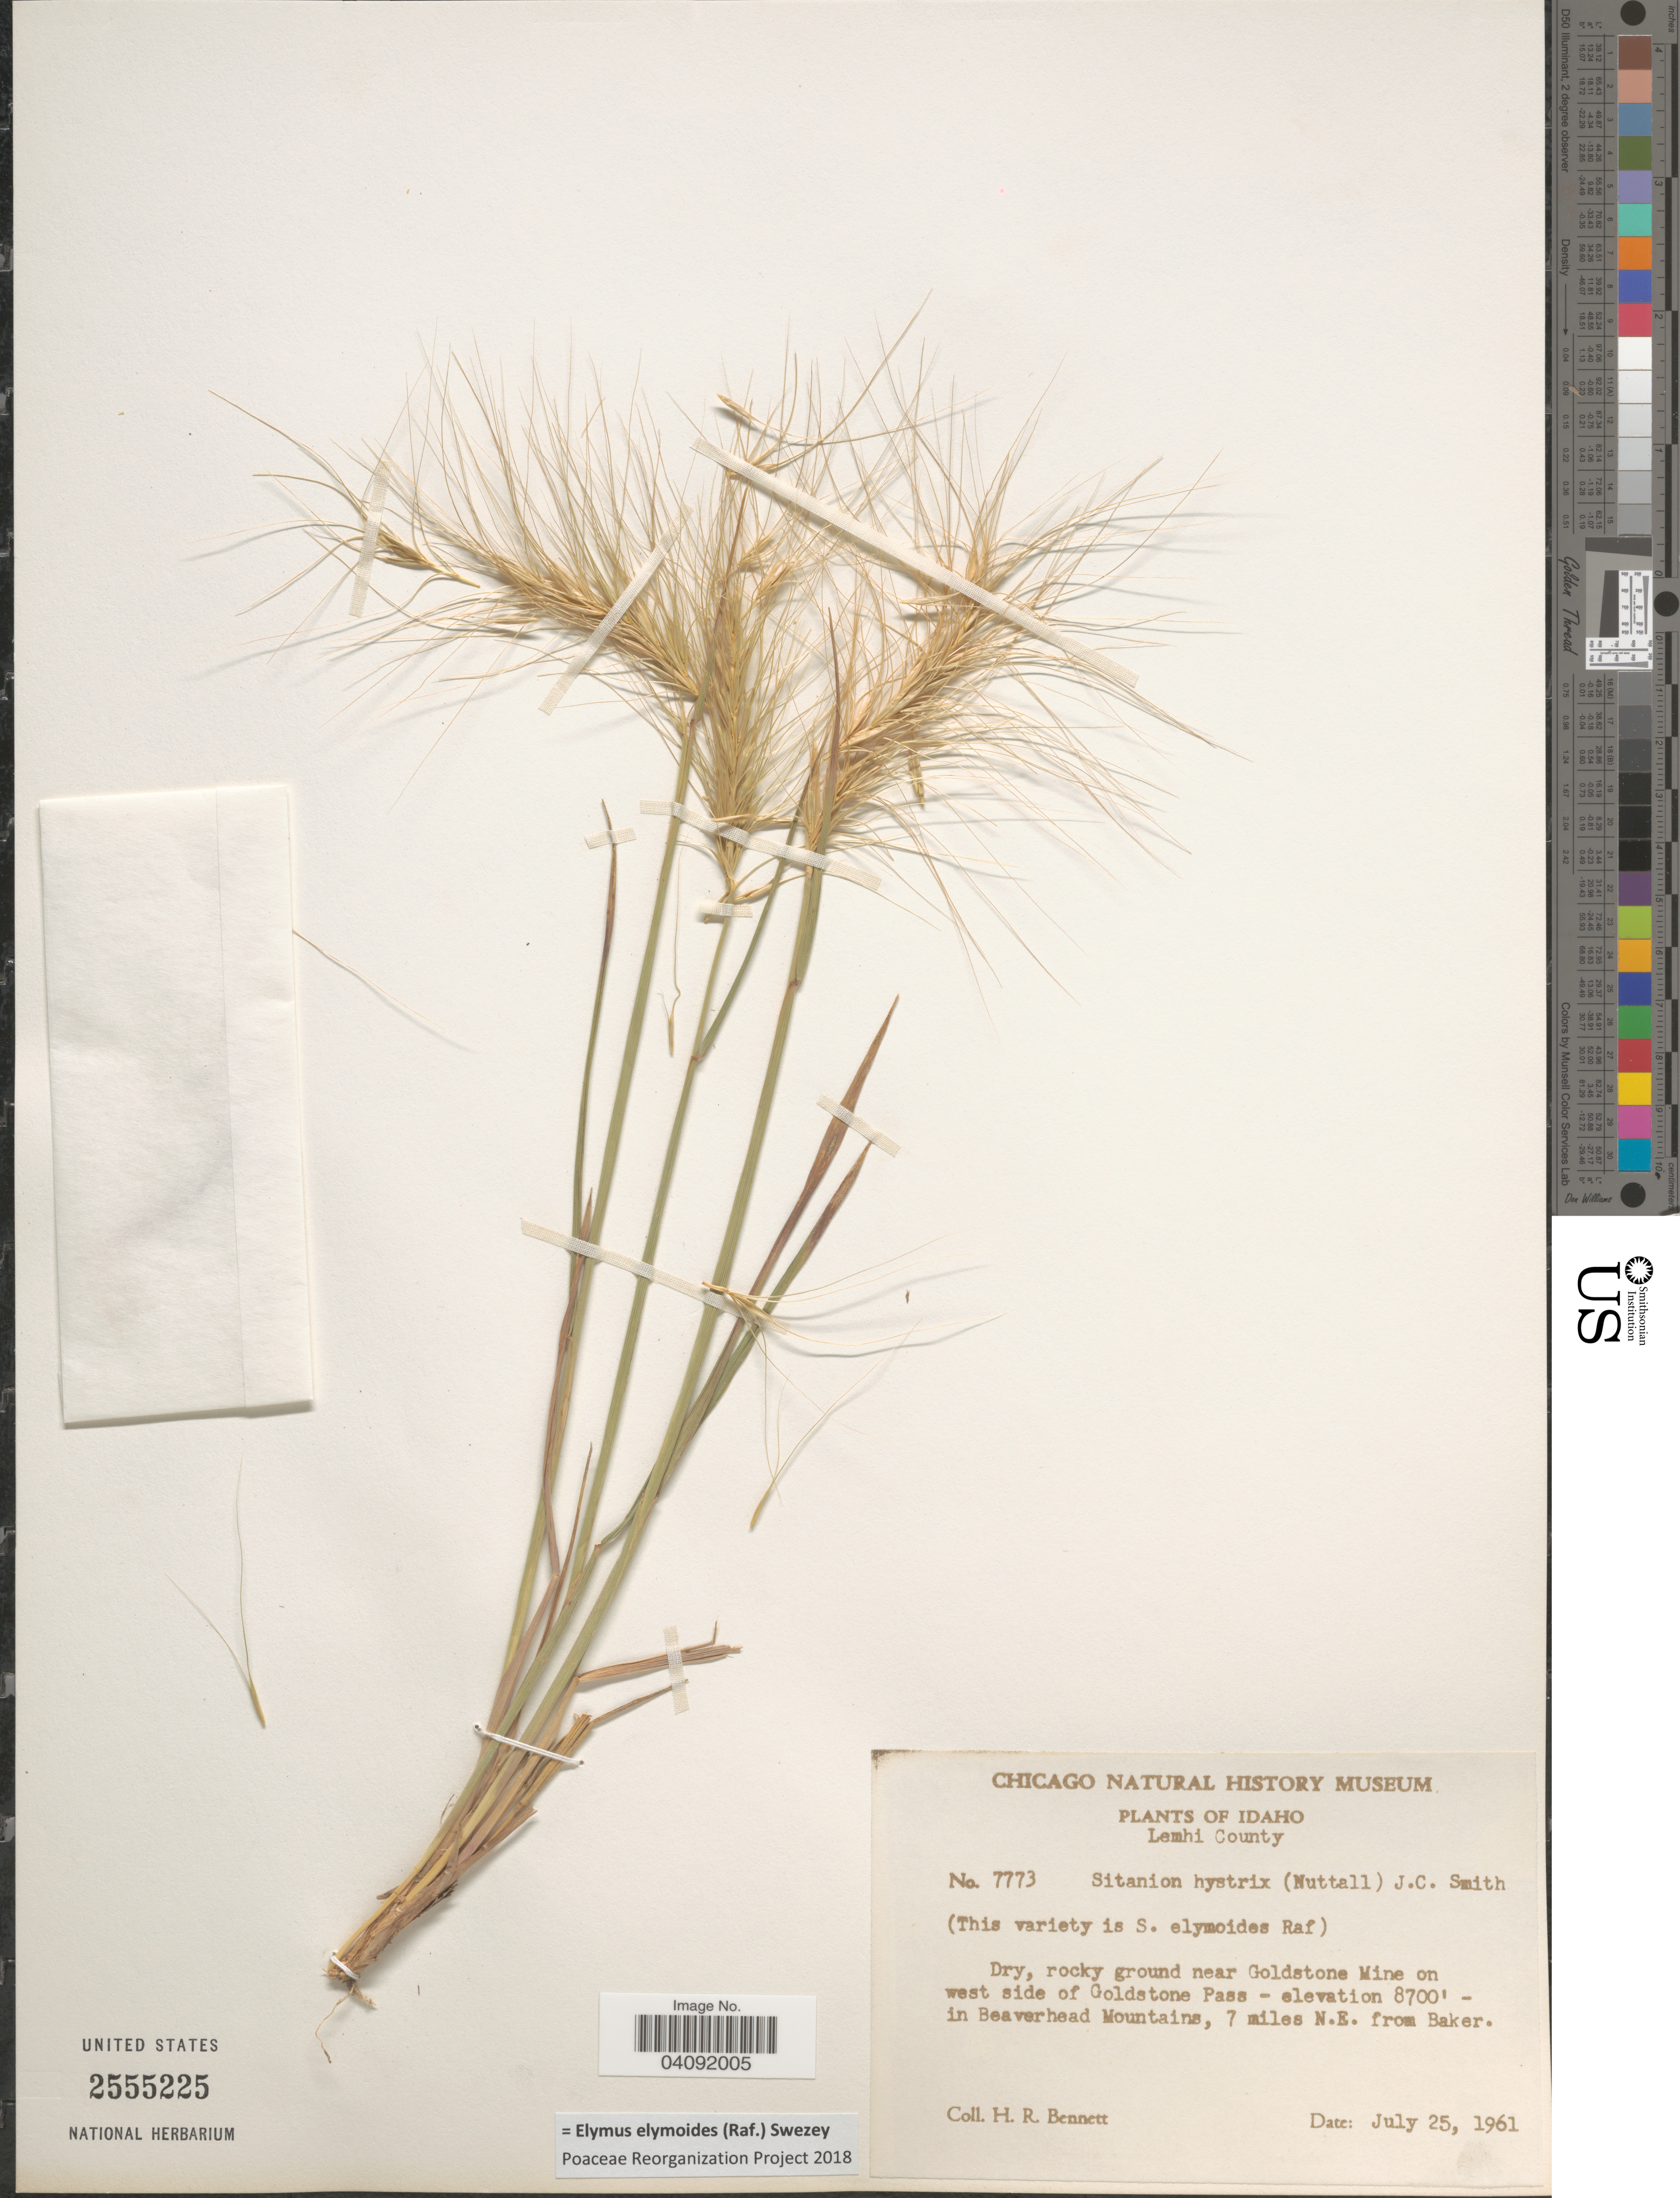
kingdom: Plantae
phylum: Tracheophyta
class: Liliopsida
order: Poales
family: Poaceae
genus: Elymus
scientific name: Elymus elymoides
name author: (Raf.) Swezey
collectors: H. R. Bennett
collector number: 7773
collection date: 1961-07-25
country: United States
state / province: Idaho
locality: Lemhi County. Dry, rocky ground near Goldstone Mine on west side of Goldstone Pass - in Beaverhead Mountains, 7 miles N.E. from Baker.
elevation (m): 2652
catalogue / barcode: US 2555225